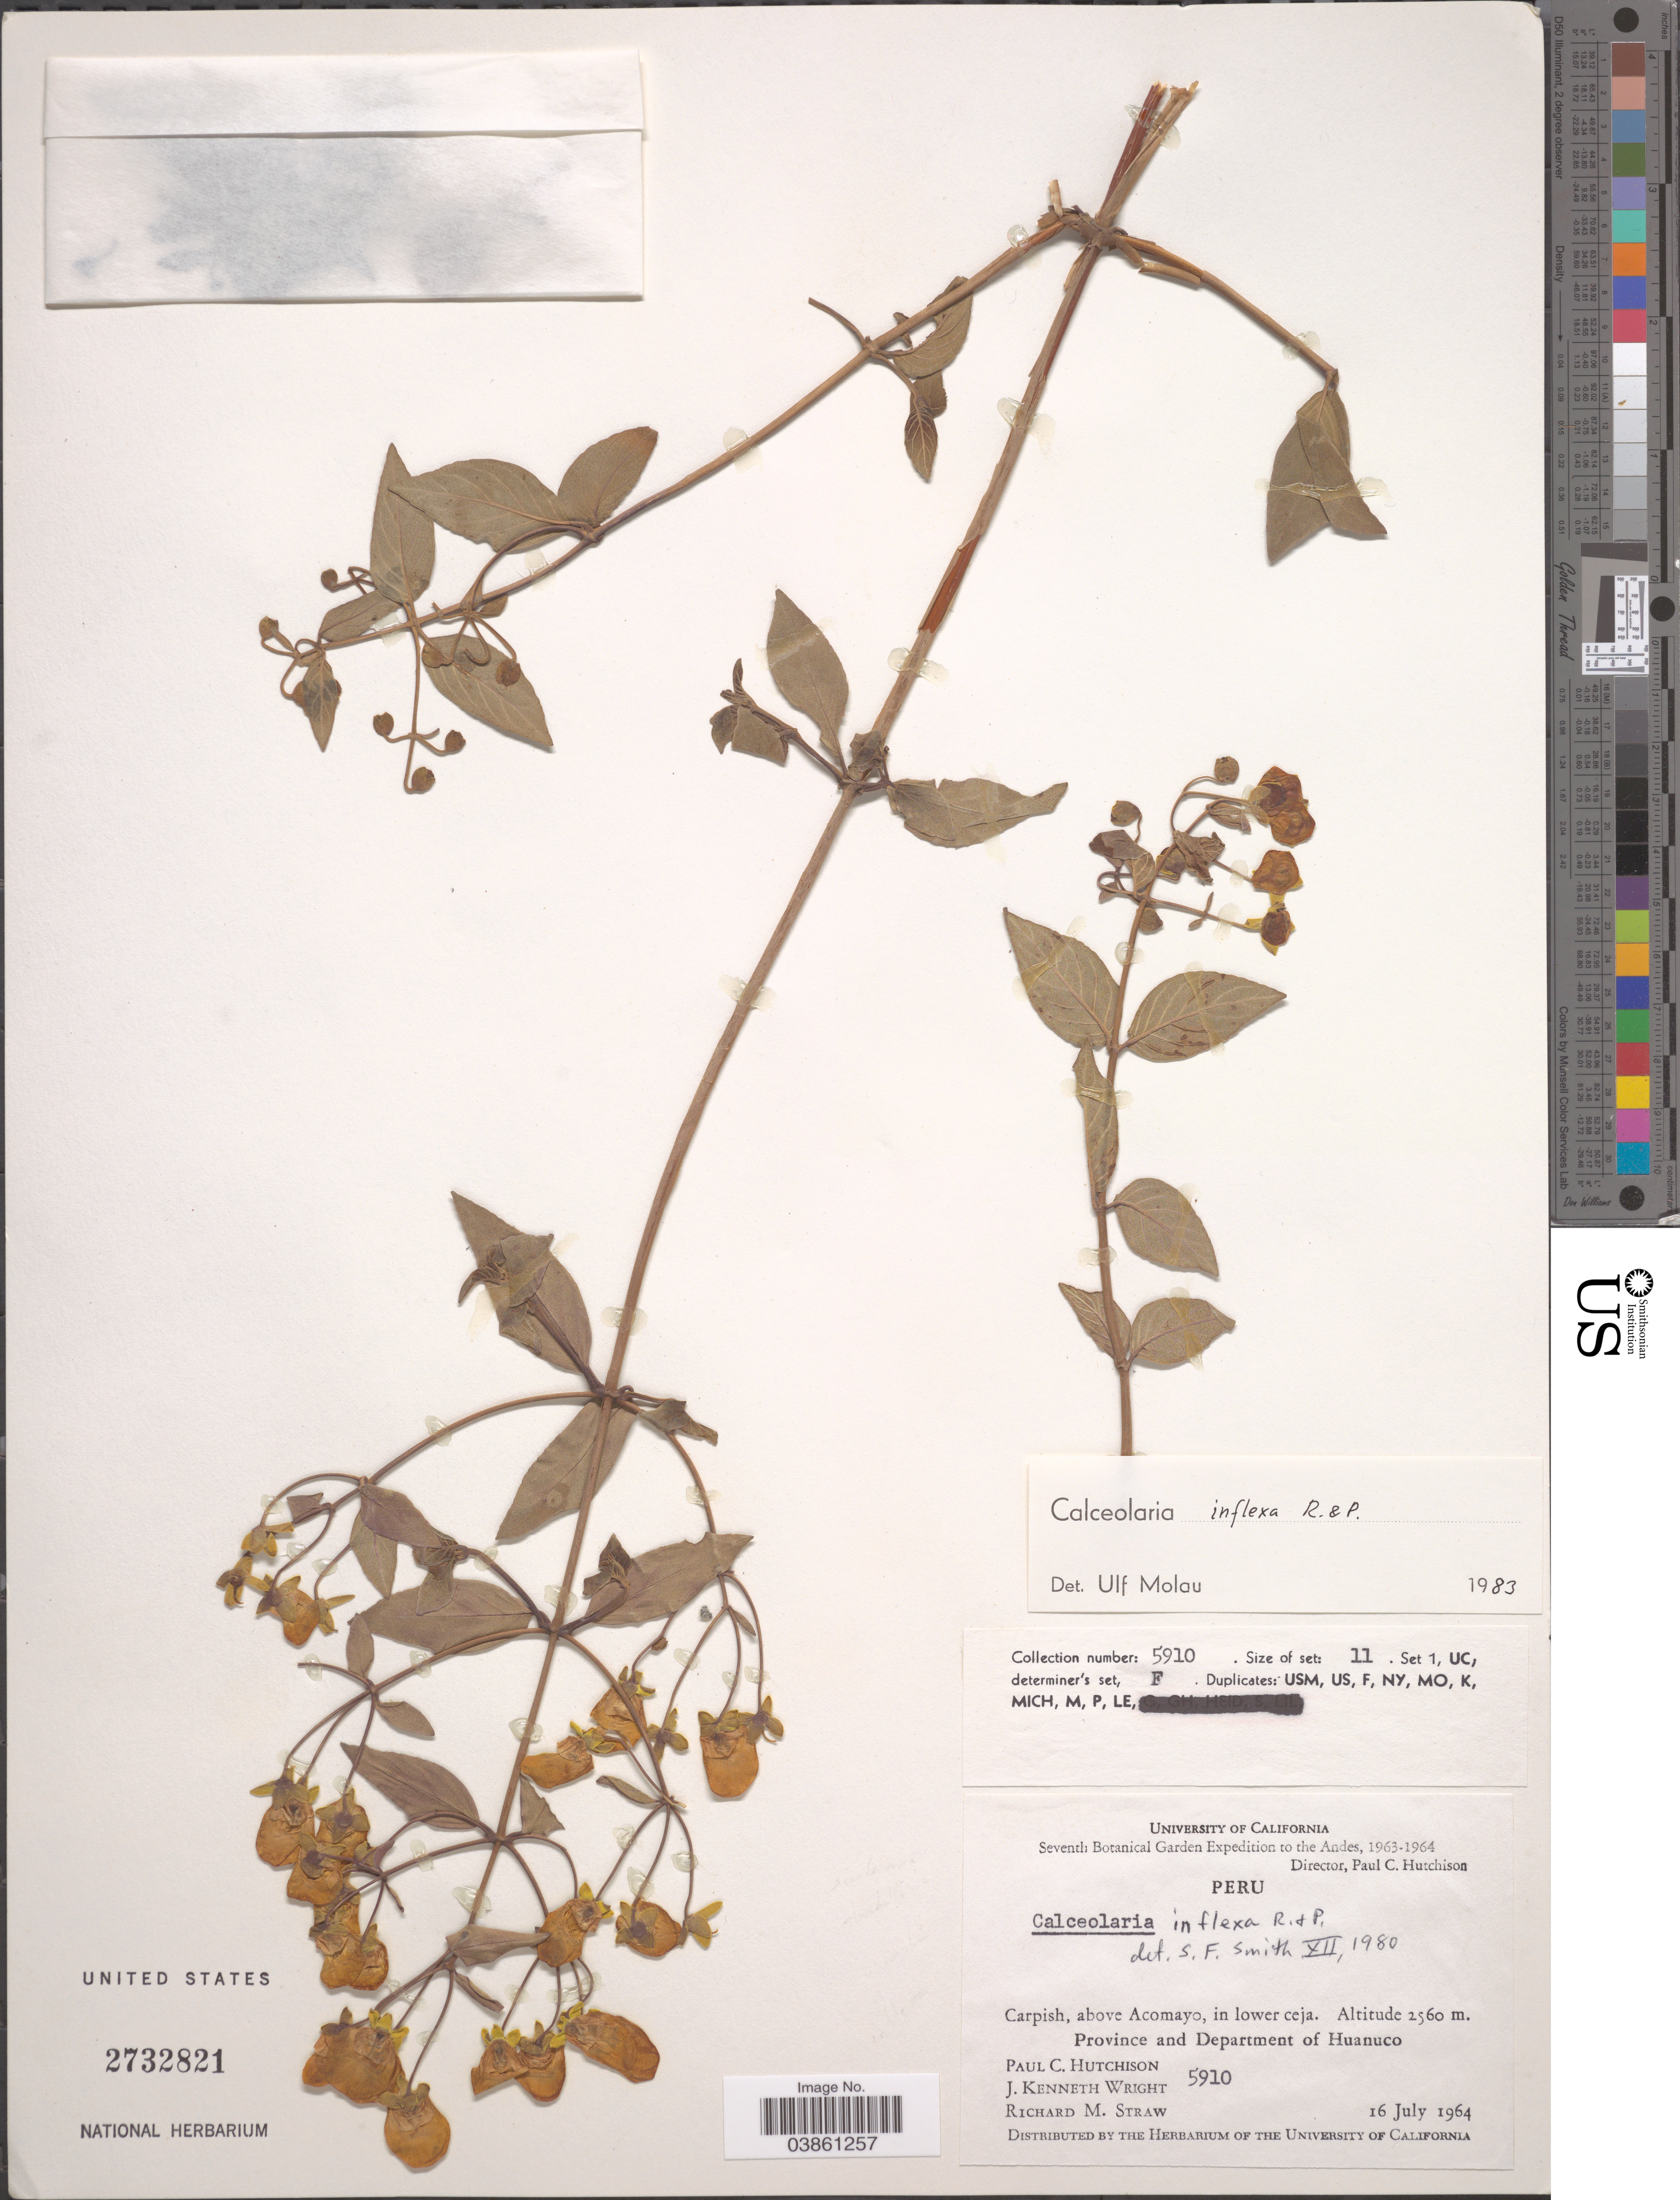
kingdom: Plantae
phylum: Tracheophyta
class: Magnoliopsida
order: Lamiales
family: Calceolariaceae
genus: Calceolaria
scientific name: Calceolaria inflexa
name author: Ruiz & Pav.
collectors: P. C. Hutchison, J. K. Wright & R. M. Straw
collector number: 5910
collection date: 1964-07-16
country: Peru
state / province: Huánuco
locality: The Andes. Carpish, above Acomayo, in lower ceja. Province and Department of Huanuco.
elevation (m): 2560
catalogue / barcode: US 2732821